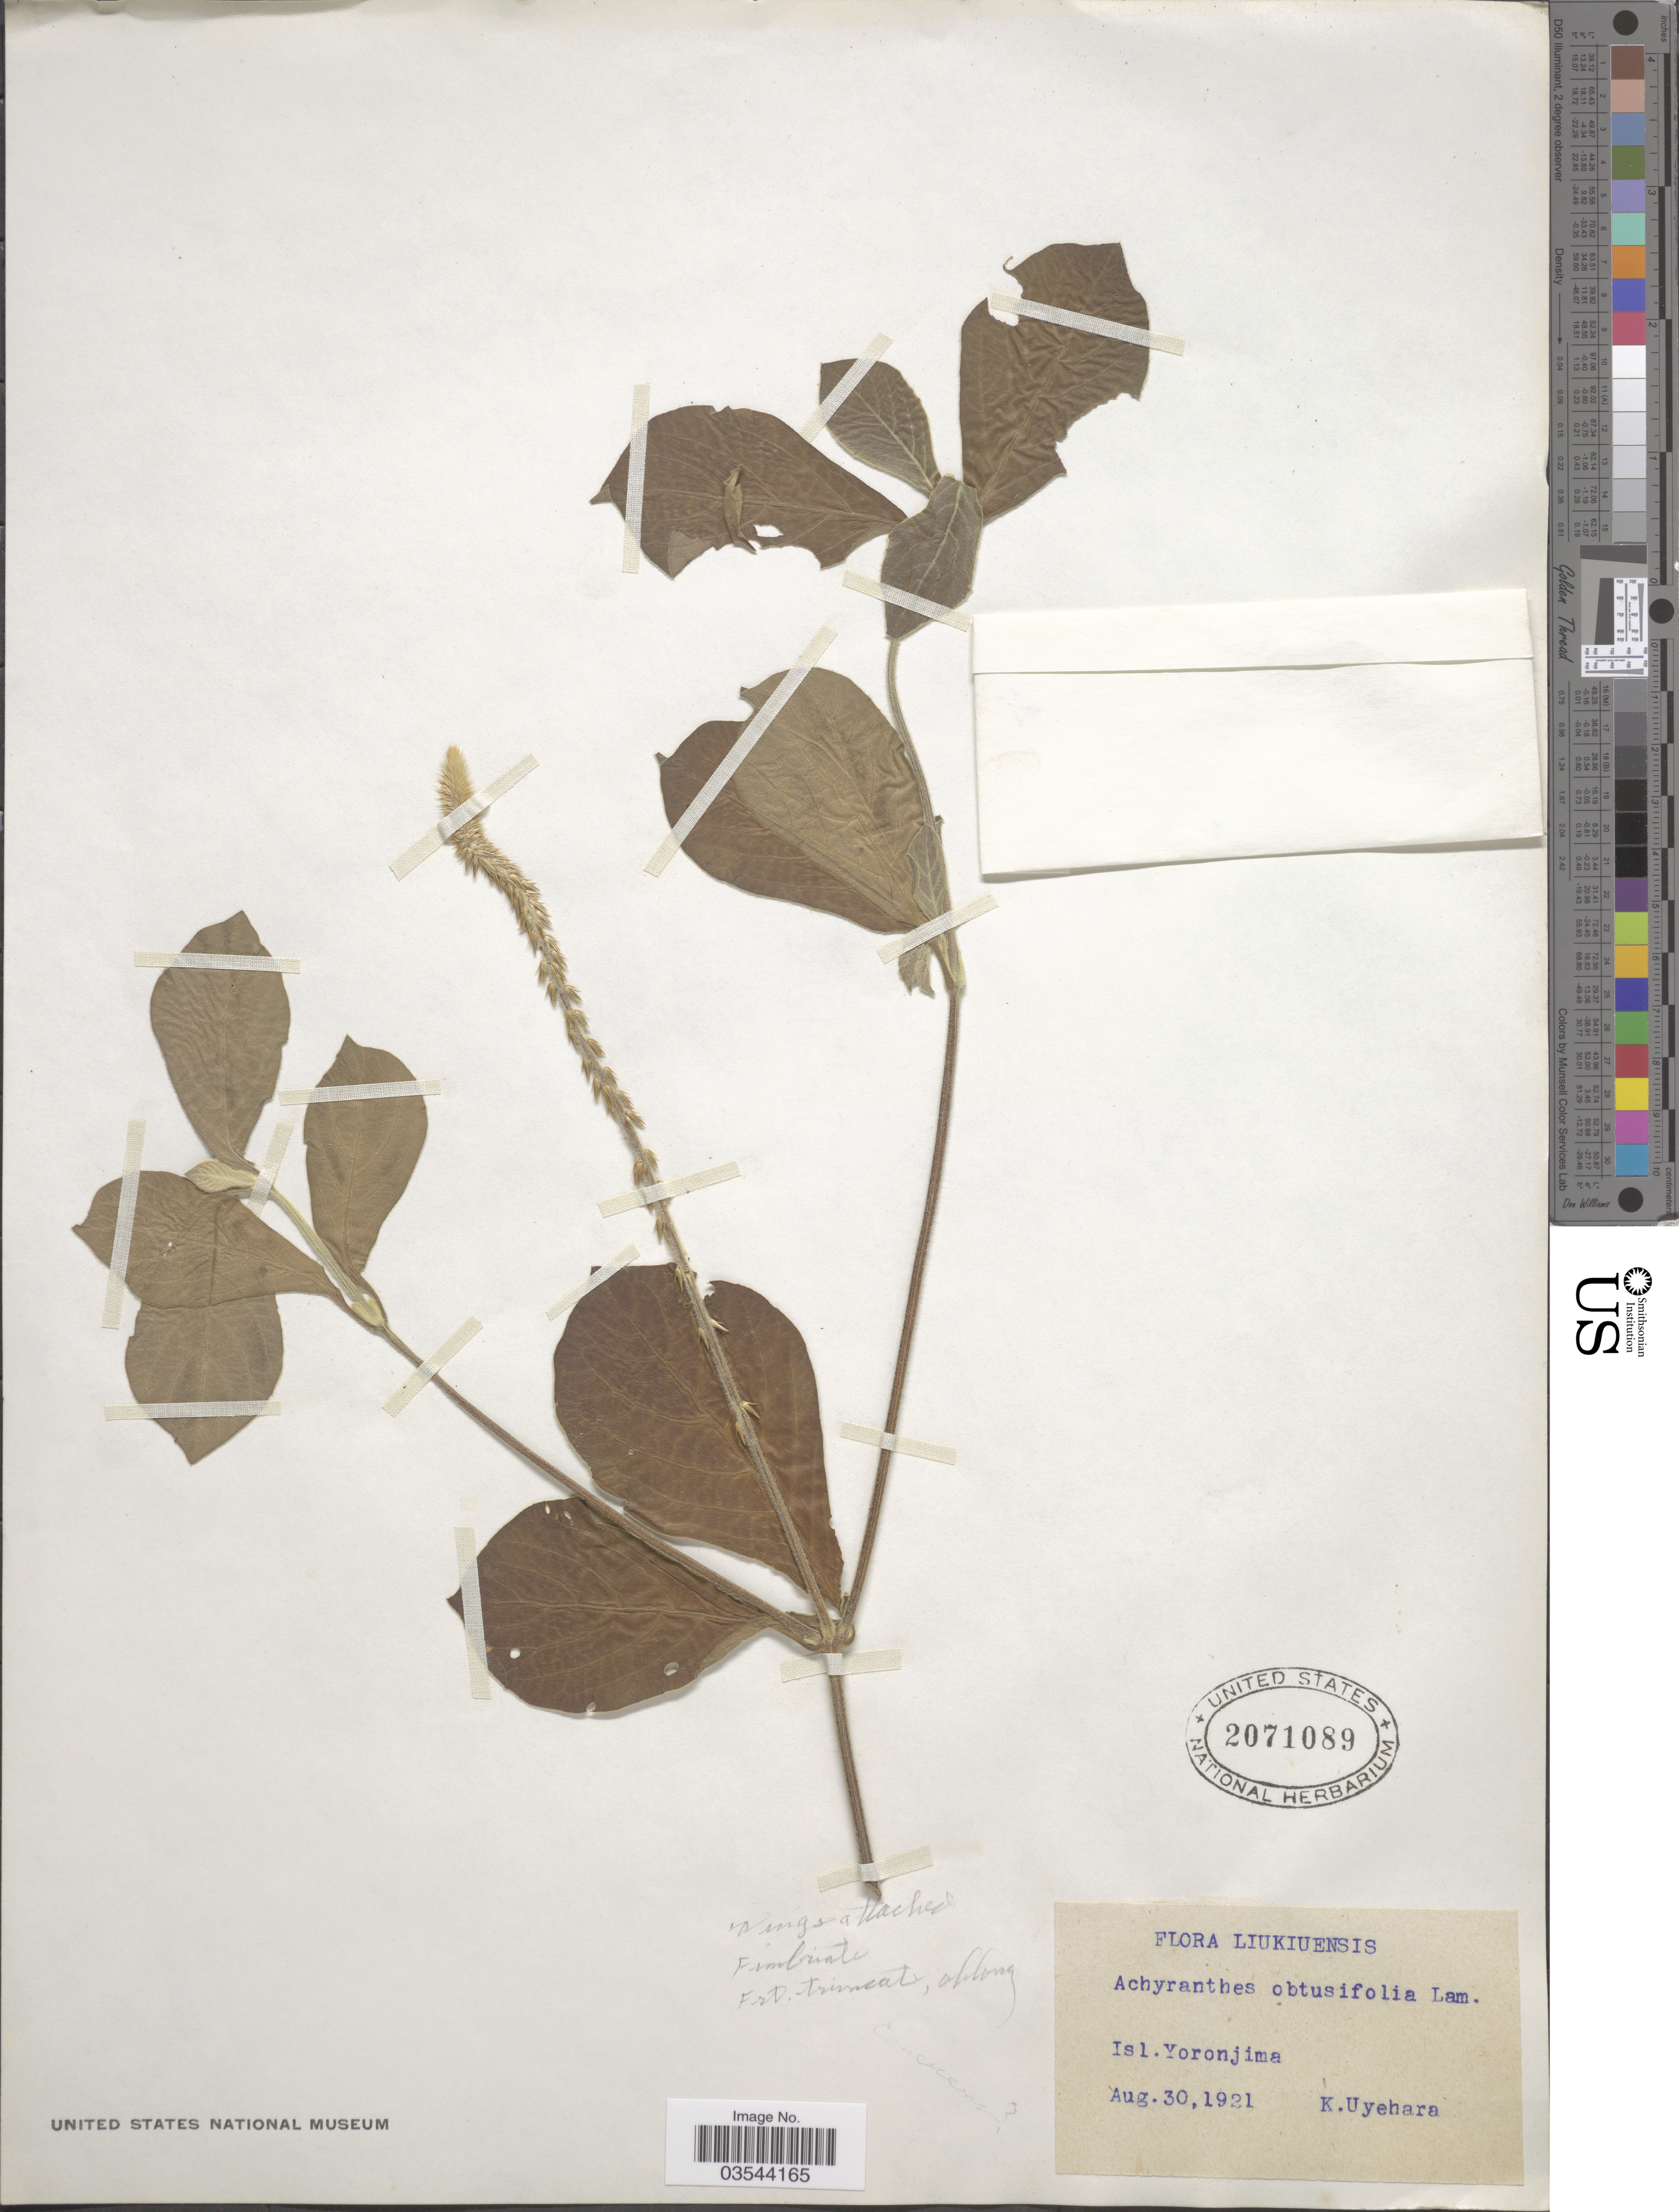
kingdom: Plantae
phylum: Tracheophyta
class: Magnoliopsida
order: Caryophyllales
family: Amaranthaceae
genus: Achyranthes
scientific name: Achyranthes obtusifolia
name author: Lam.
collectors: K. Uyehara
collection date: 1921-08-30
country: Japan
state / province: Okinawa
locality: Liukiuensis. Isl. Yoronjima.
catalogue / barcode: US 2071089